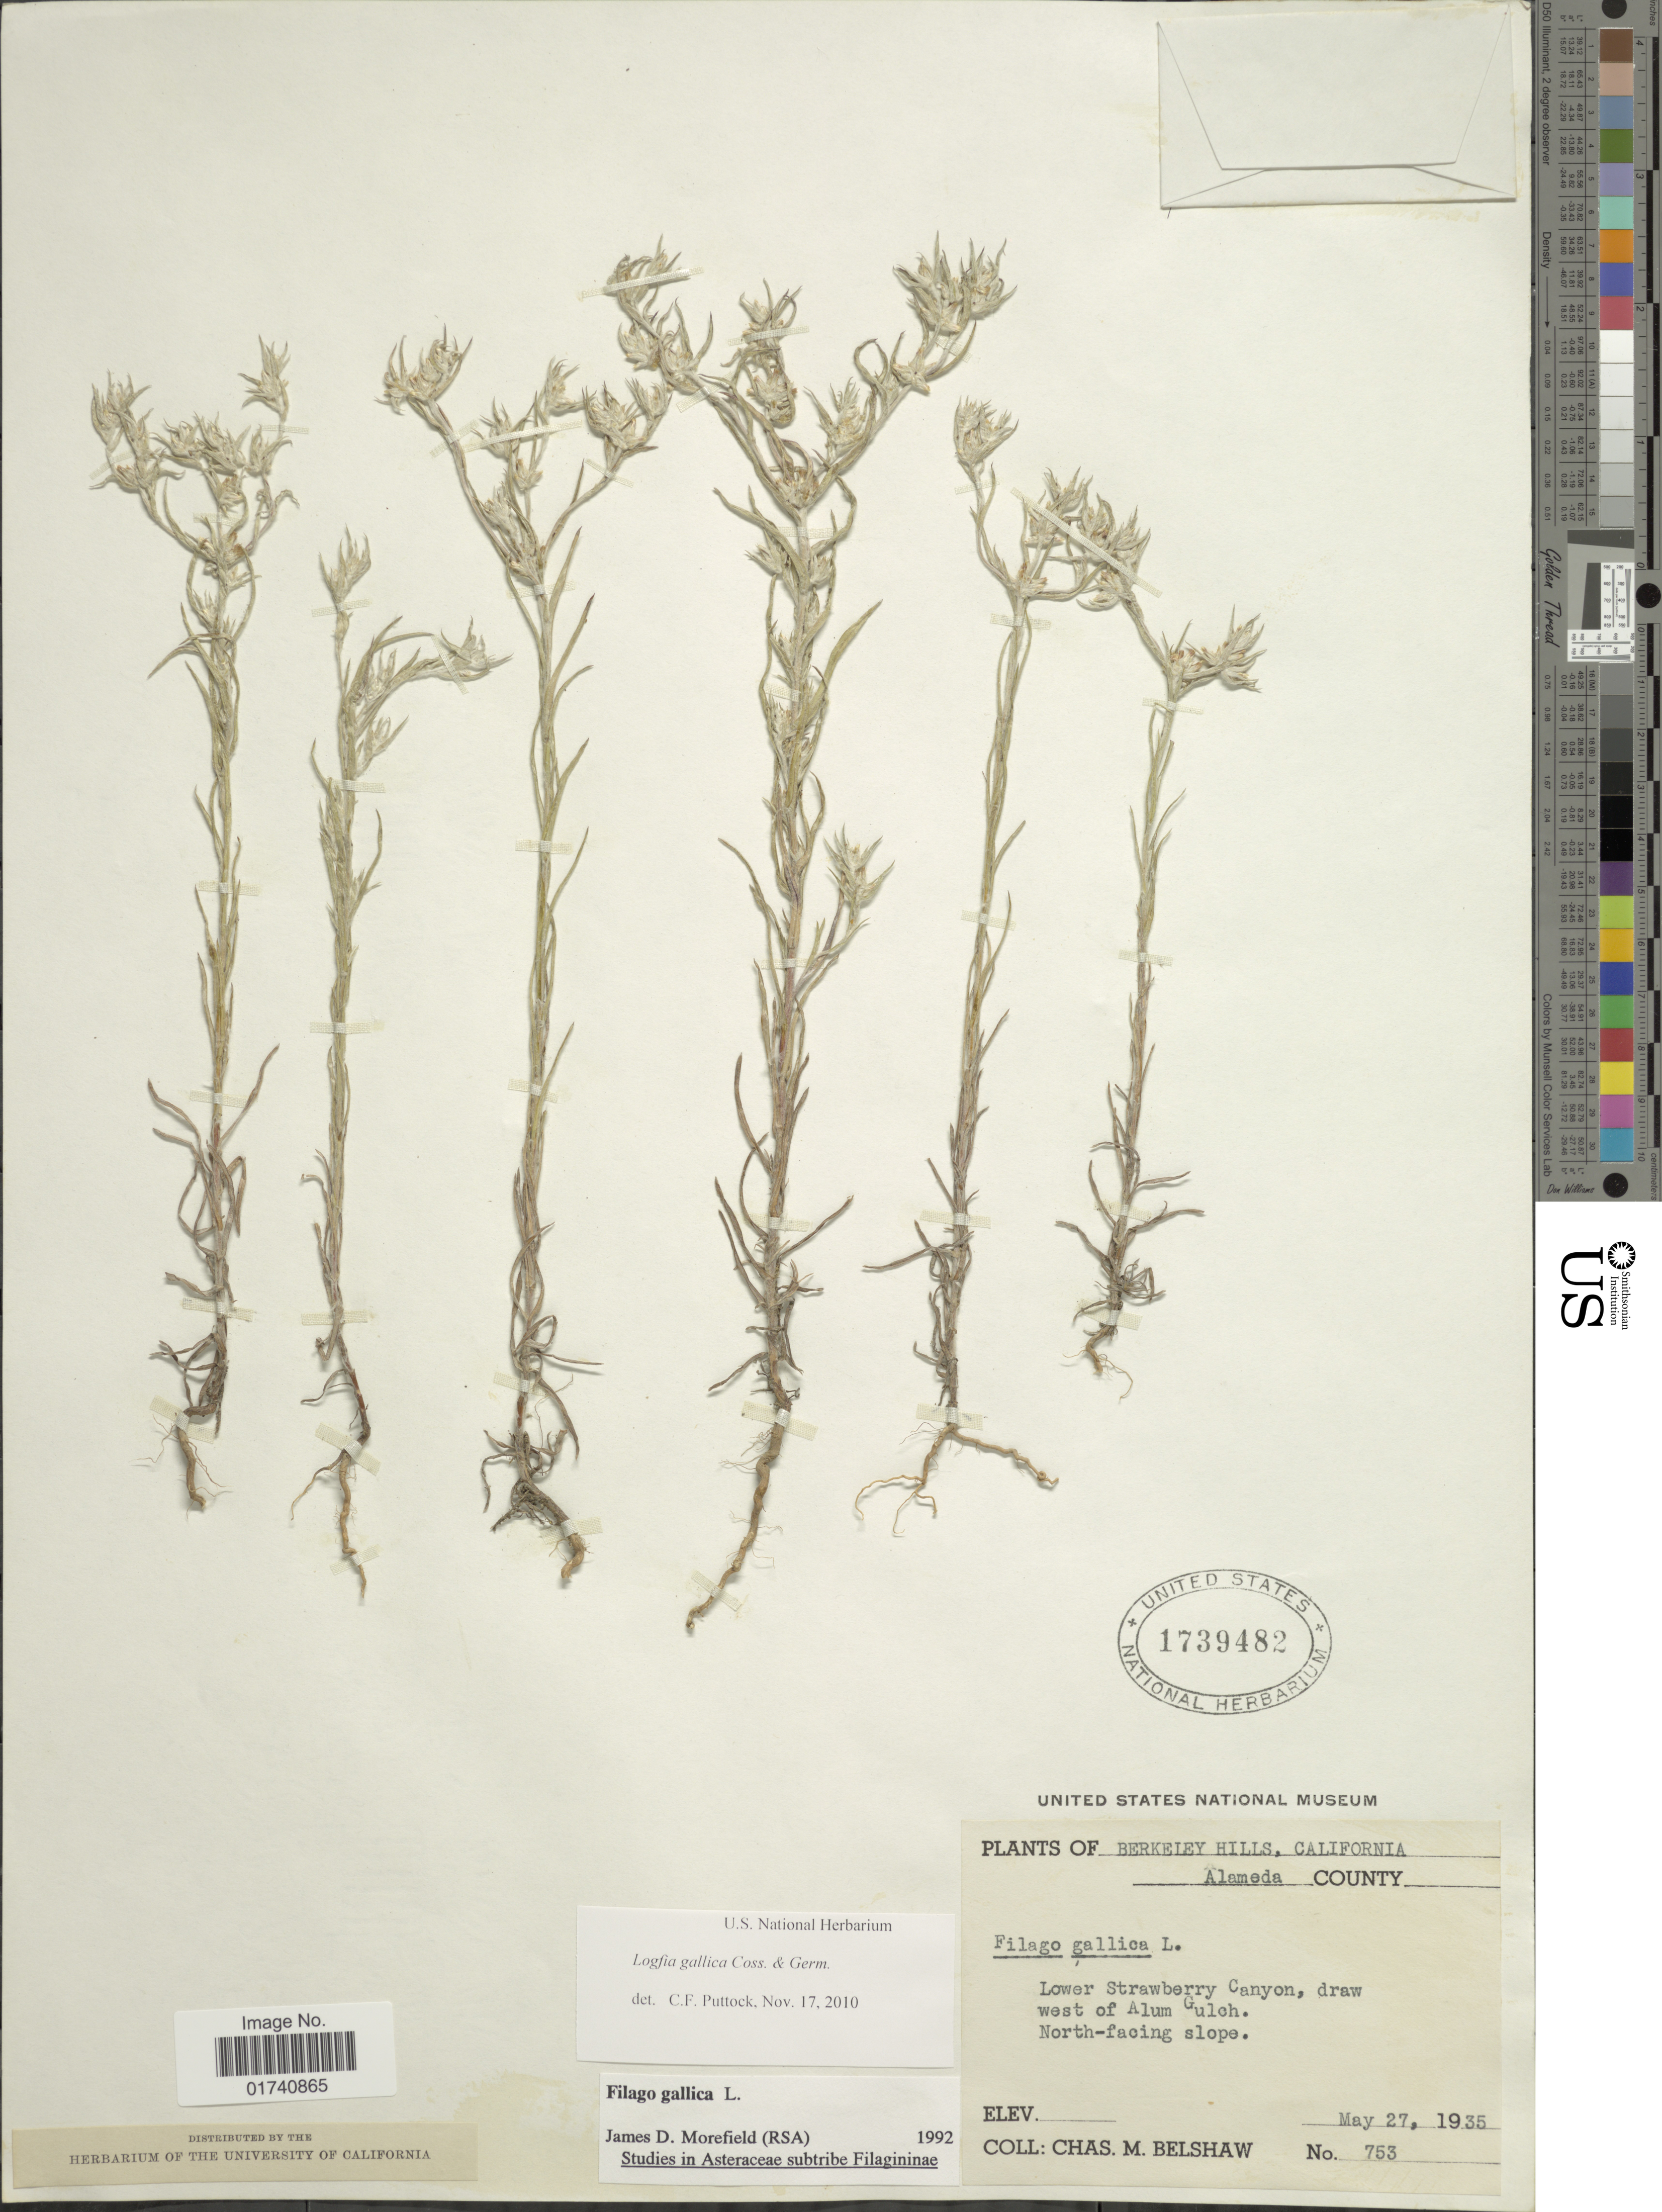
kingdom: Plantae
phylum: Tracheophyta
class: Magnoliopsida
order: Asterales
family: Asteraceae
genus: Logfia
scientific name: Logfia gallica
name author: (L.) Coss. & Germ.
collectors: C. Shaw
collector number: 753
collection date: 1935-05-27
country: United States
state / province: California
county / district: Alameda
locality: Berkeley Hills. Alameda County. Lower Strawberry Canyon, draw west of Alum Gulch. North-facing slope.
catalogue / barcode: US 1739482